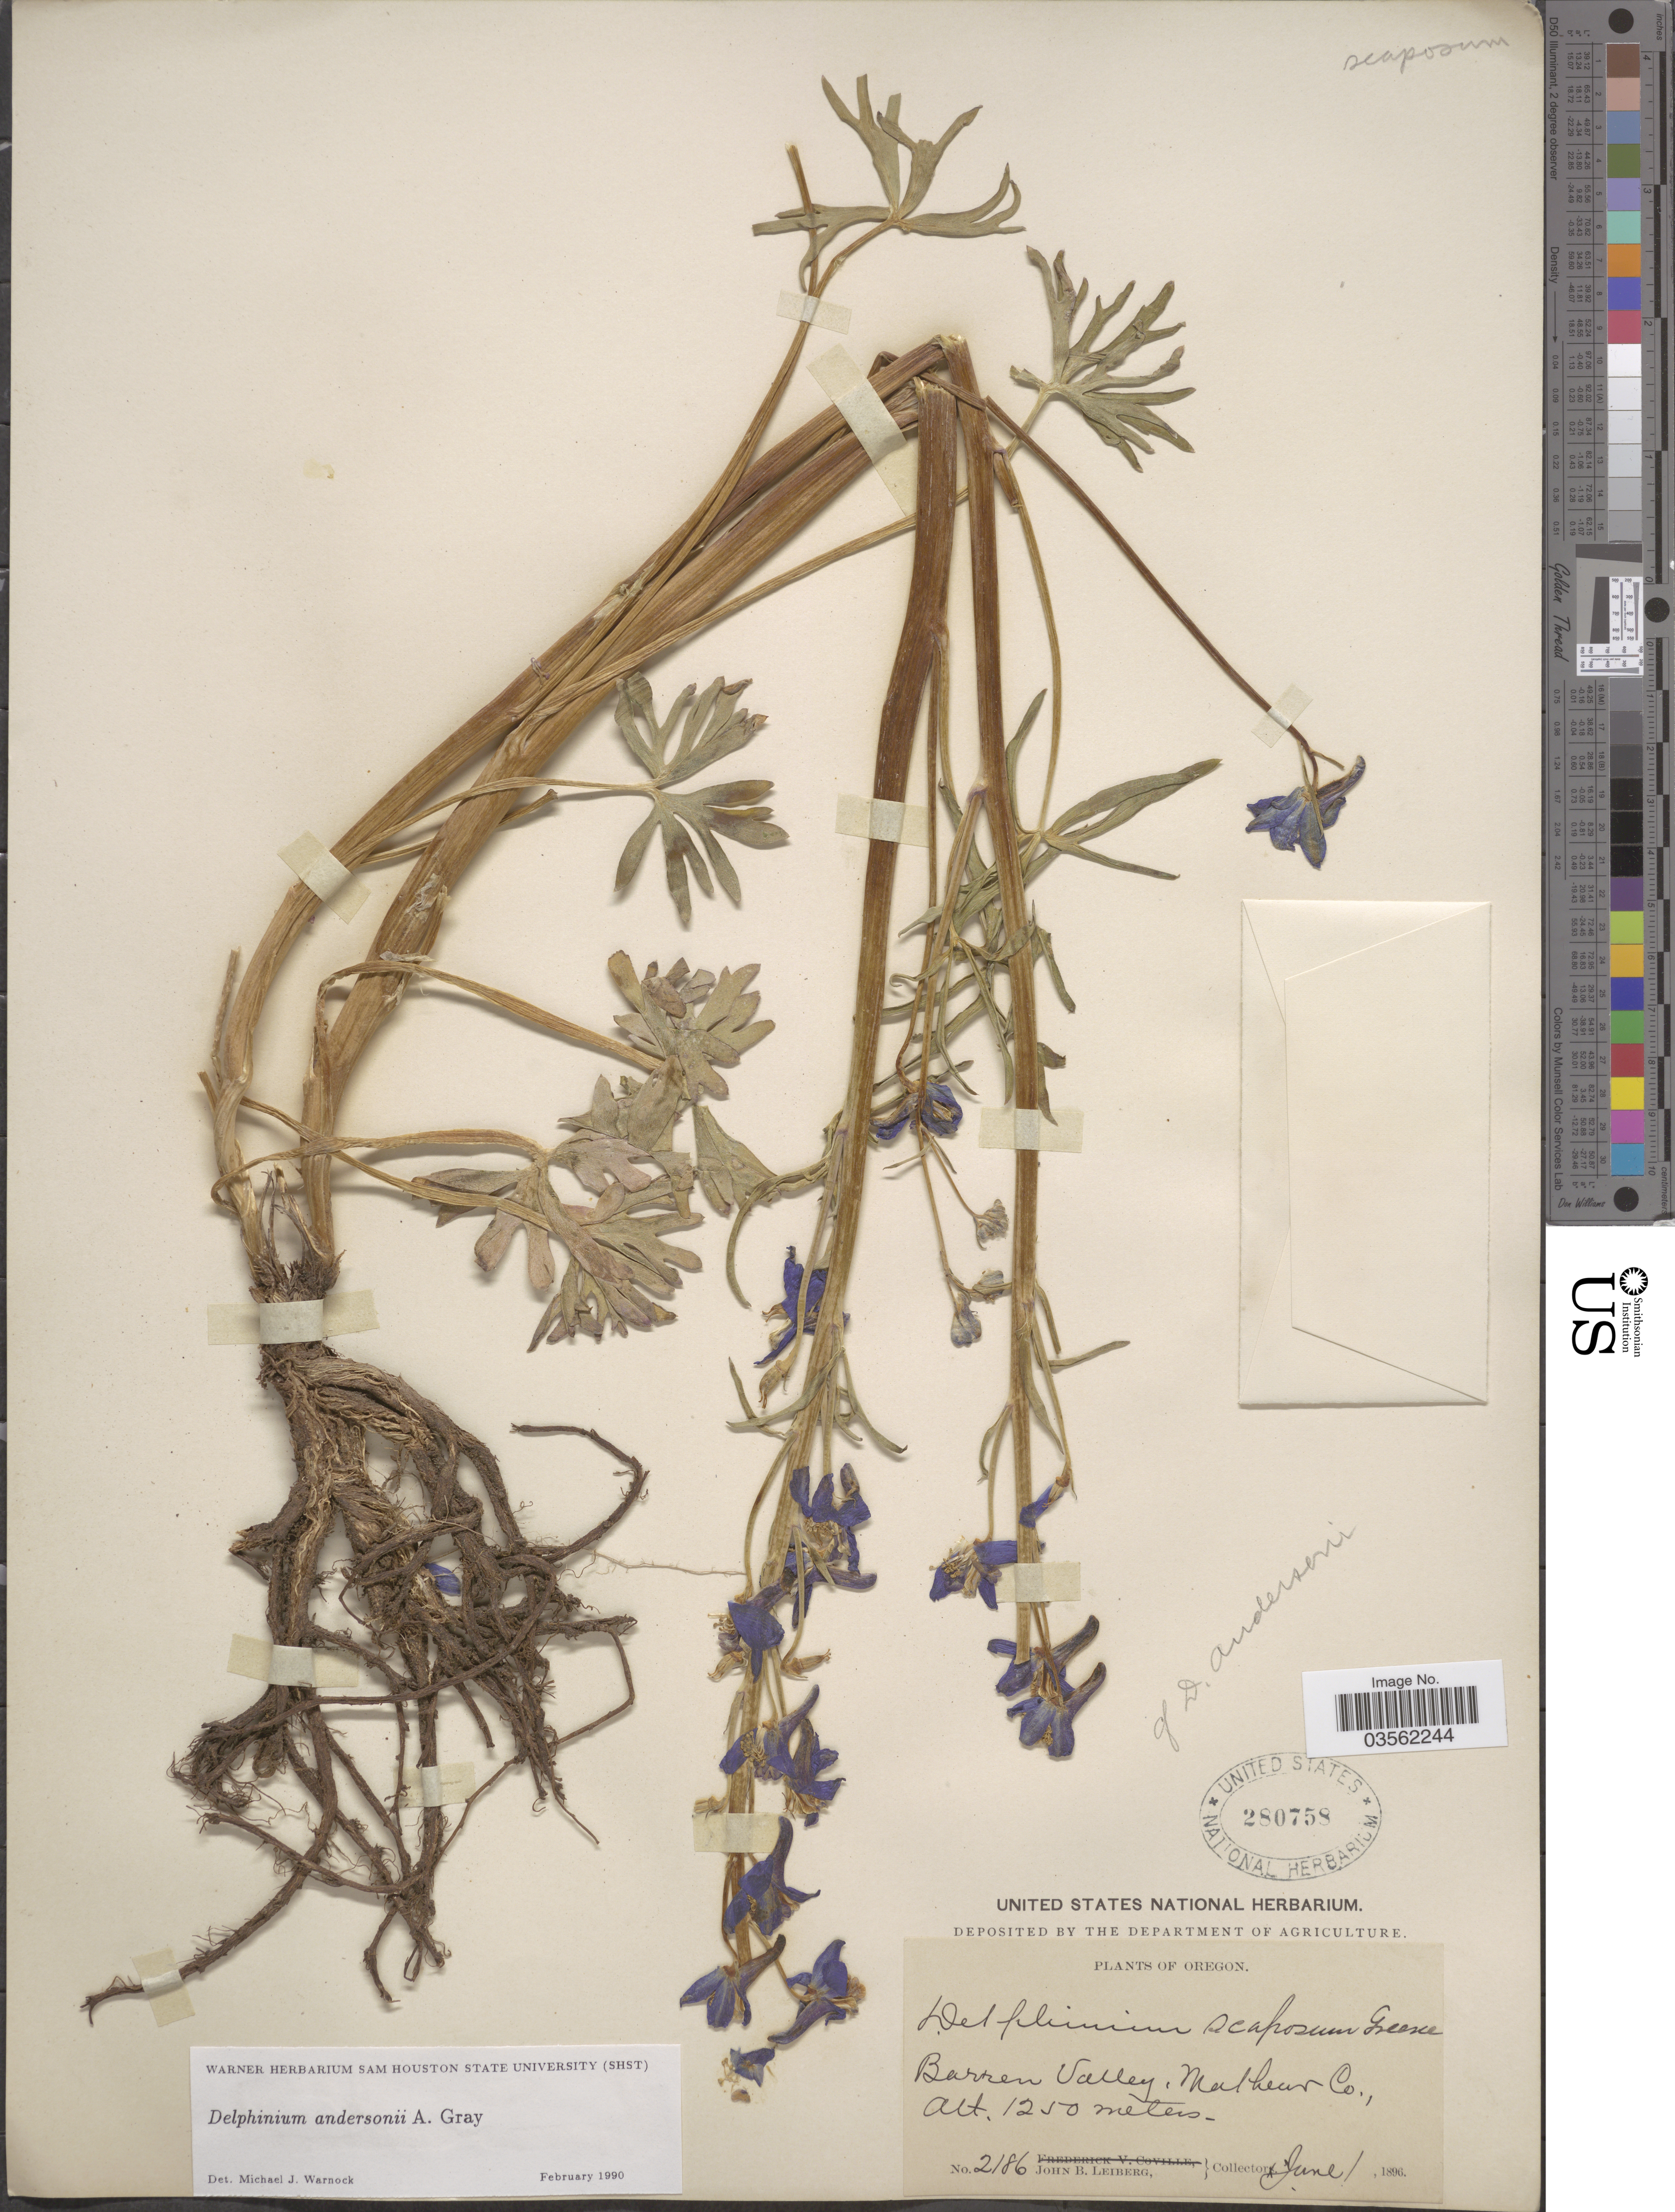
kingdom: Plantae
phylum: Tracheophyta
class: Magnoliopsida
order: Ranunculales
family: Ranunculaceae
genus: Delphinium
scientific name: Delphinium andersonii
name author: A. Gray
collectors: J. B. Leiberg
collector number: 2186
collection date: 1896-06-01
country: United States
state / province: Oregon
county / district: Malheur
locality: Barren Valley, Malheur Co.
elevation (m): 1250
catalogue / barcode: US 280758